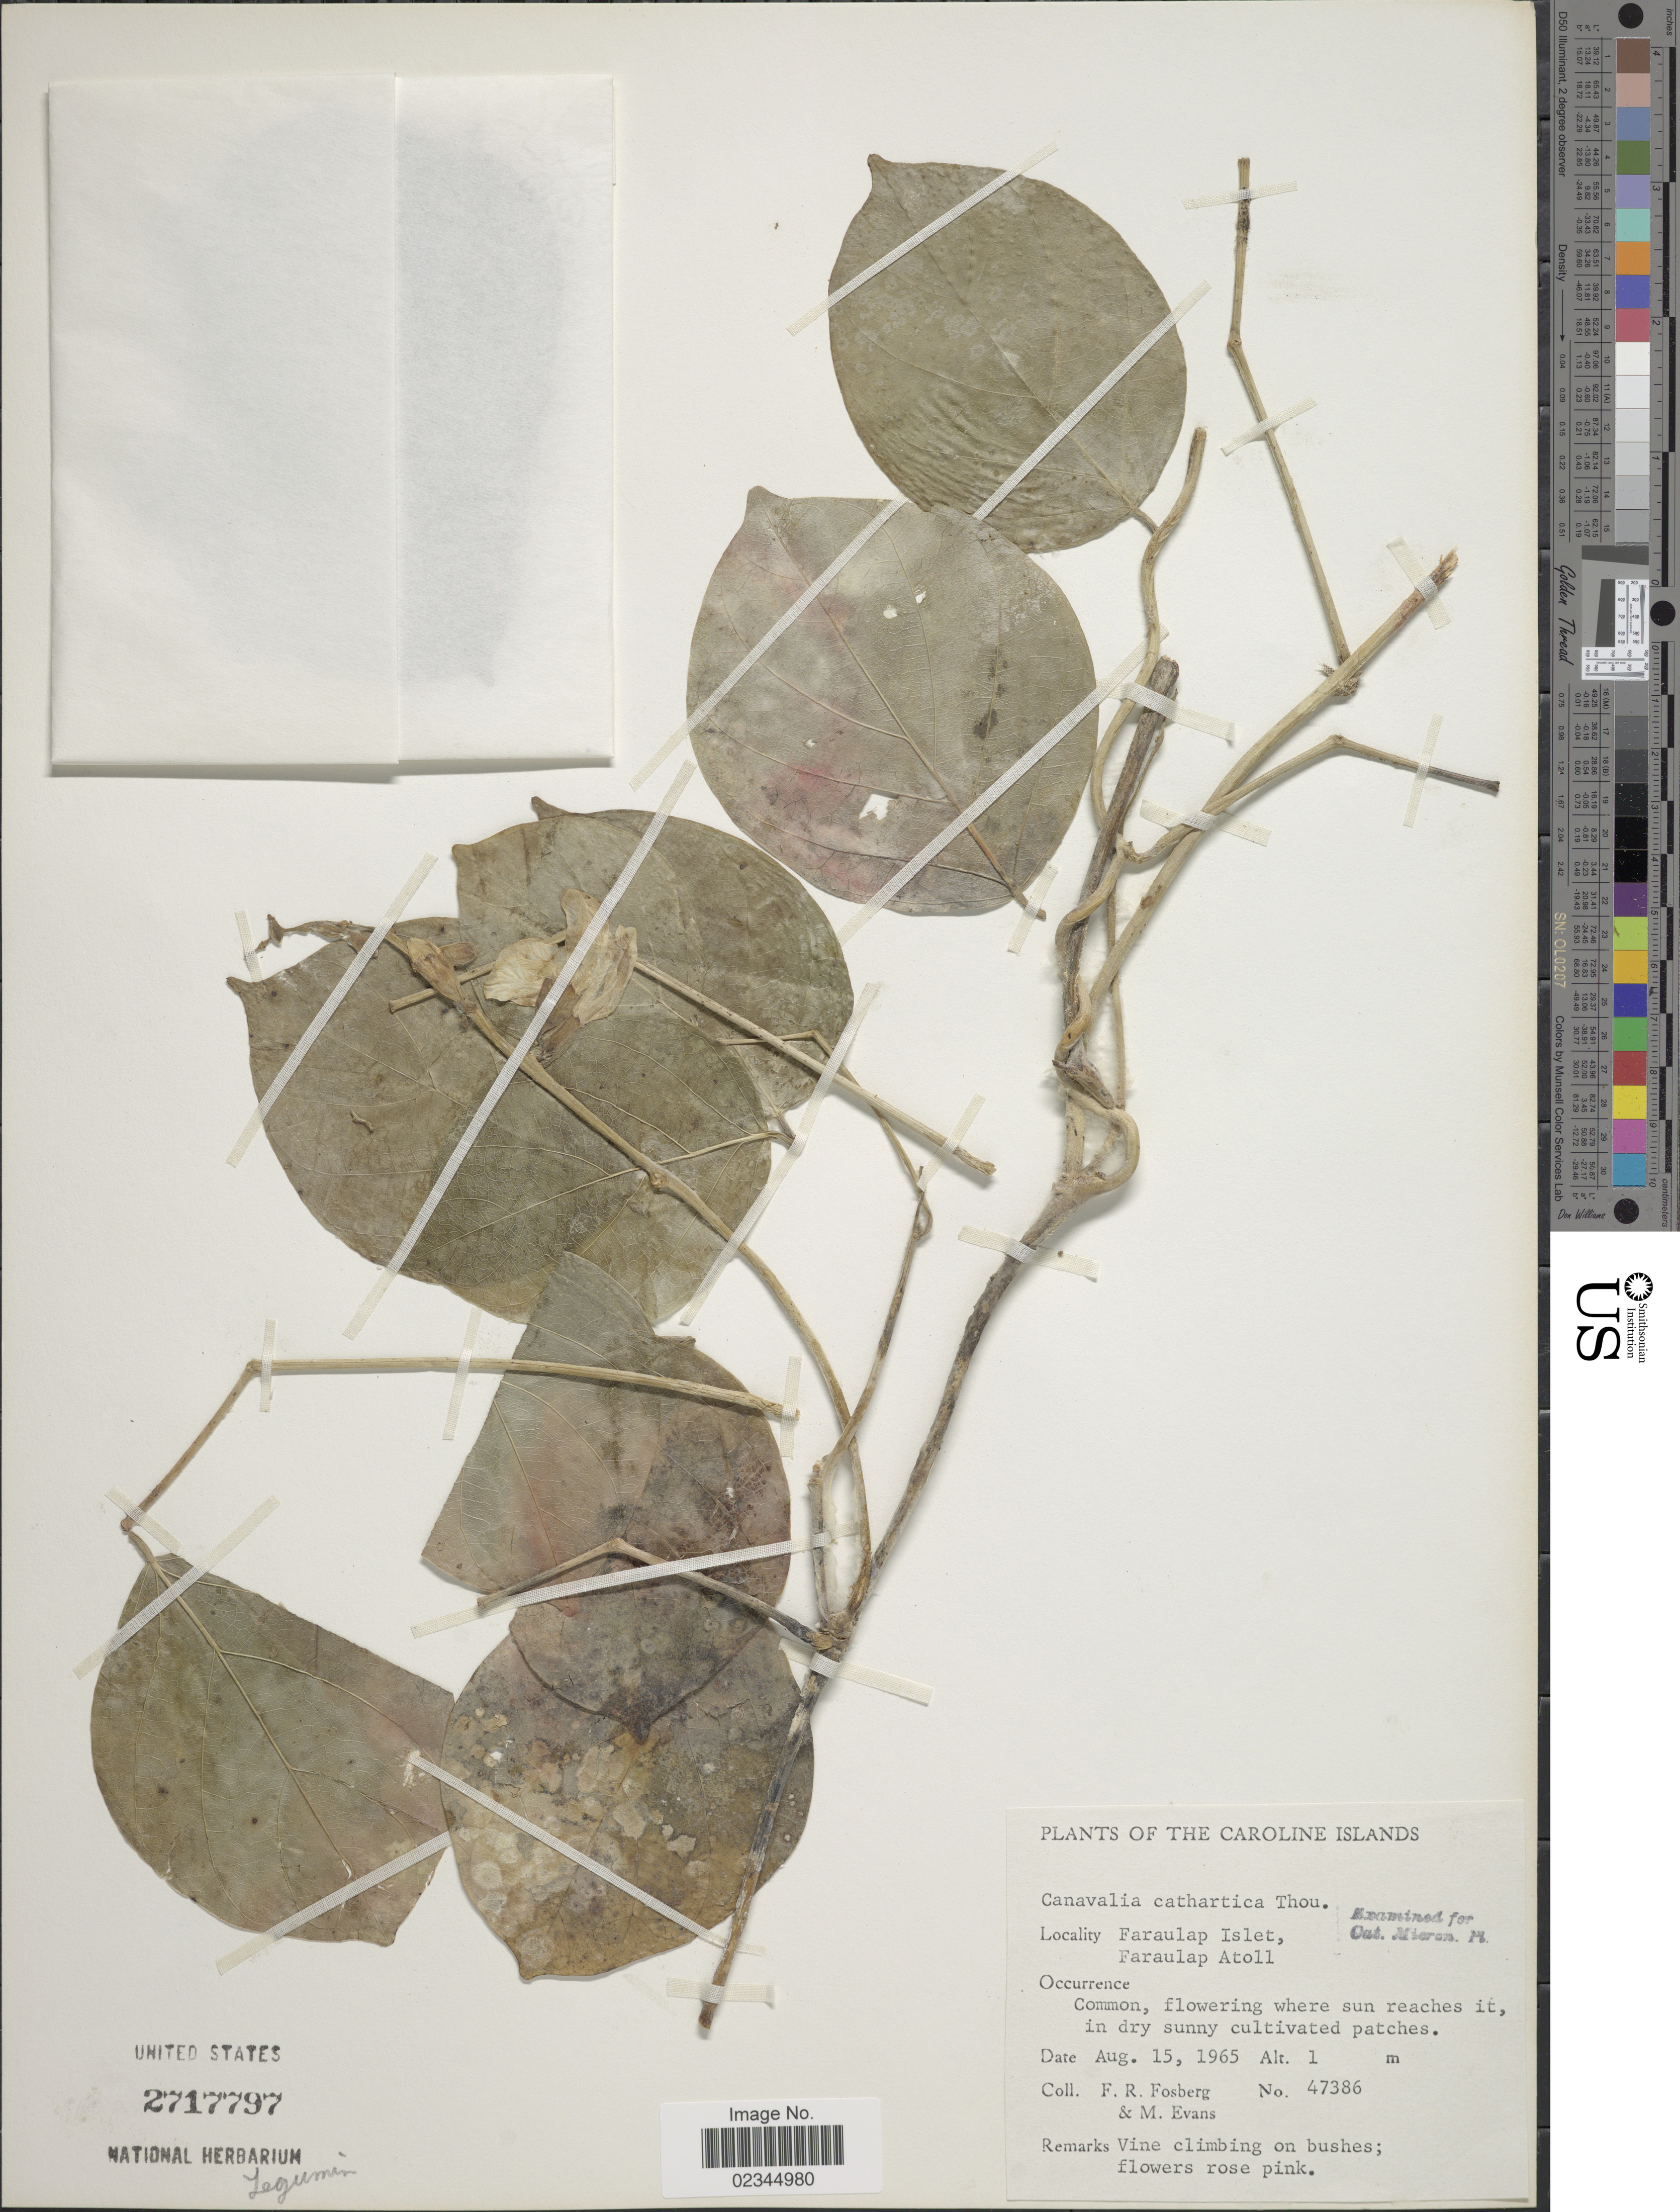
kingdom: Plantae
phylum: Tracheophyta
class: Magnoliopsida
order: Fabales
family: Fabaceae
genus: Canavalia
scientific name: Canavalia cathartica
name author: Thouars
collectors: F. R. Fosberg & M. Evans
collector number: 47386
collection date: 1965-08-15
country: Micronesia, Federated States of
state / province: Yap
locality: The Caroline Islands, Faraulap Islet, Faraulap Atoll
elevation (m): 1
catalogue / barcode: US 2717797